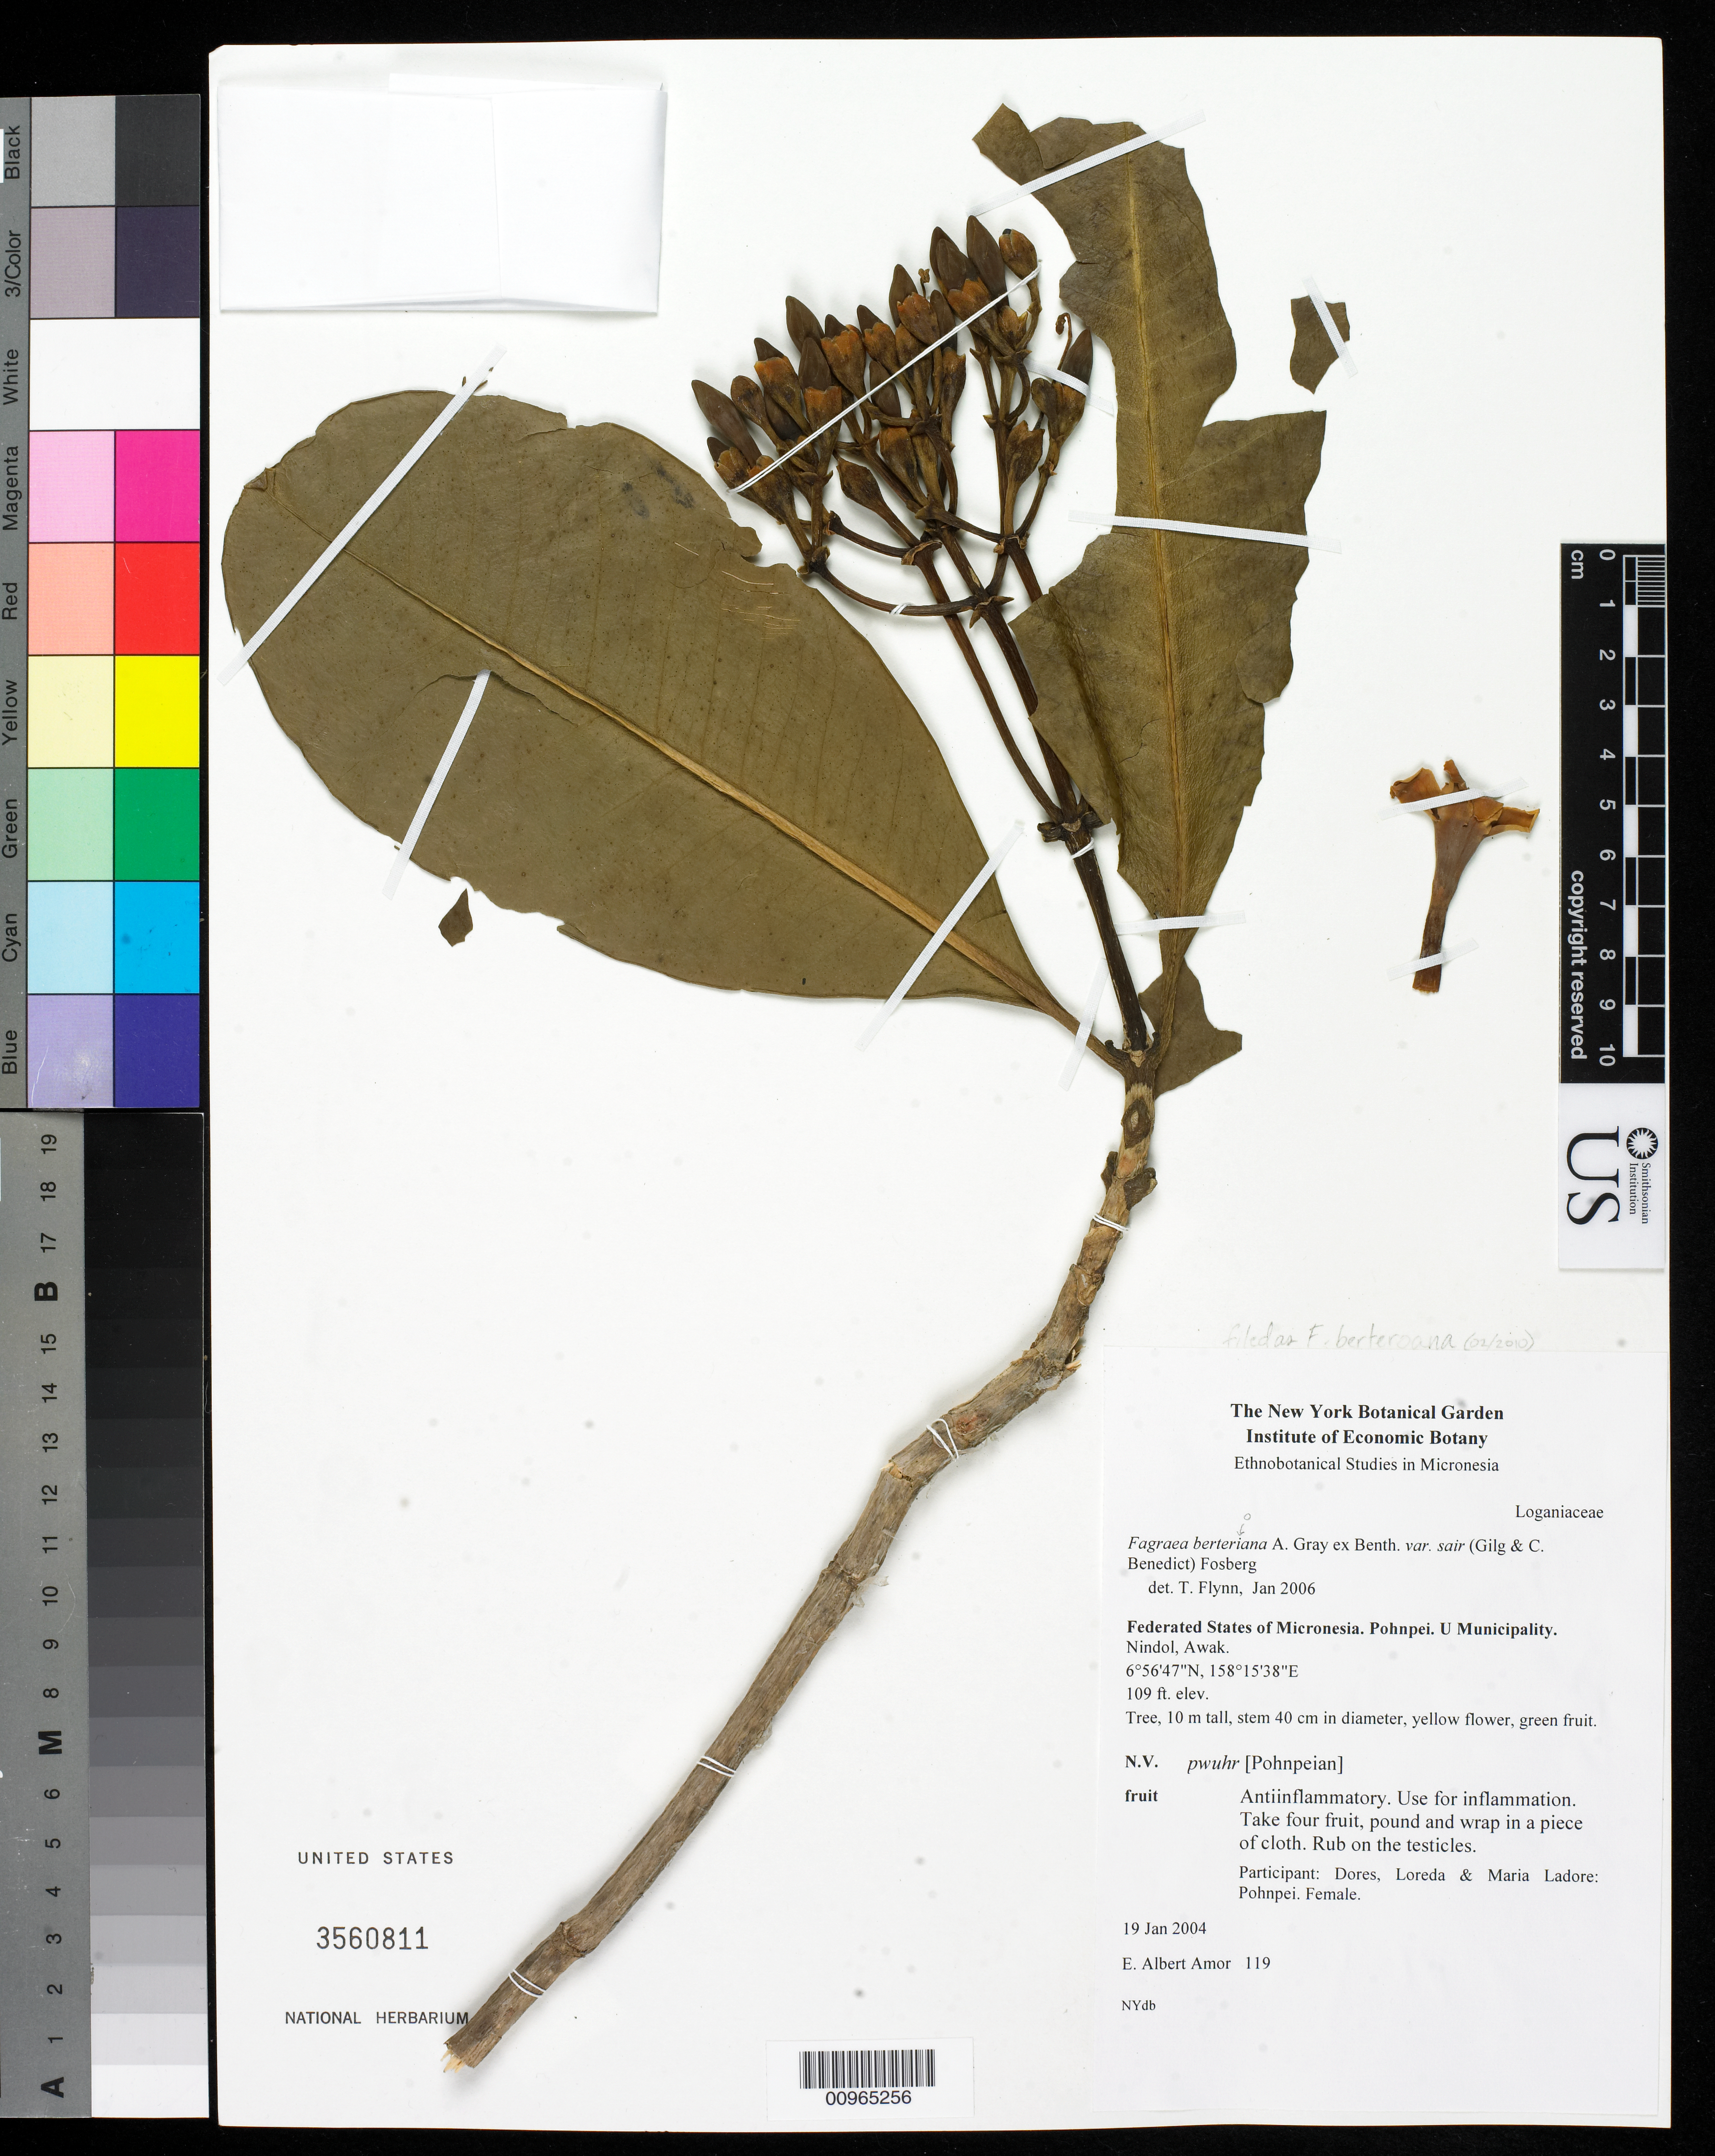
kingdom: Plantae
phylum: Tracheophyta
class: Magnoliopsida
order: Gentianales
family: Gentianaceae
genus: Fagraea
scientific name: Fagraea berteroana var. sair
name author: (Gilg & Benedict) Fosberg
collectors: E. A. Amor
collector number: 119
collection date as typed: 19 Jan 2004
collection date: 2004-01-19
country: Micronesia, Federated States of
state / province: Pohnpei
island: Pohnpei [Ponape]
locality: Nindol, Awak, U Muncipality, Pohnpei, Micronesia.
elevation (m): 33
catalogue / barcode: US 3560811